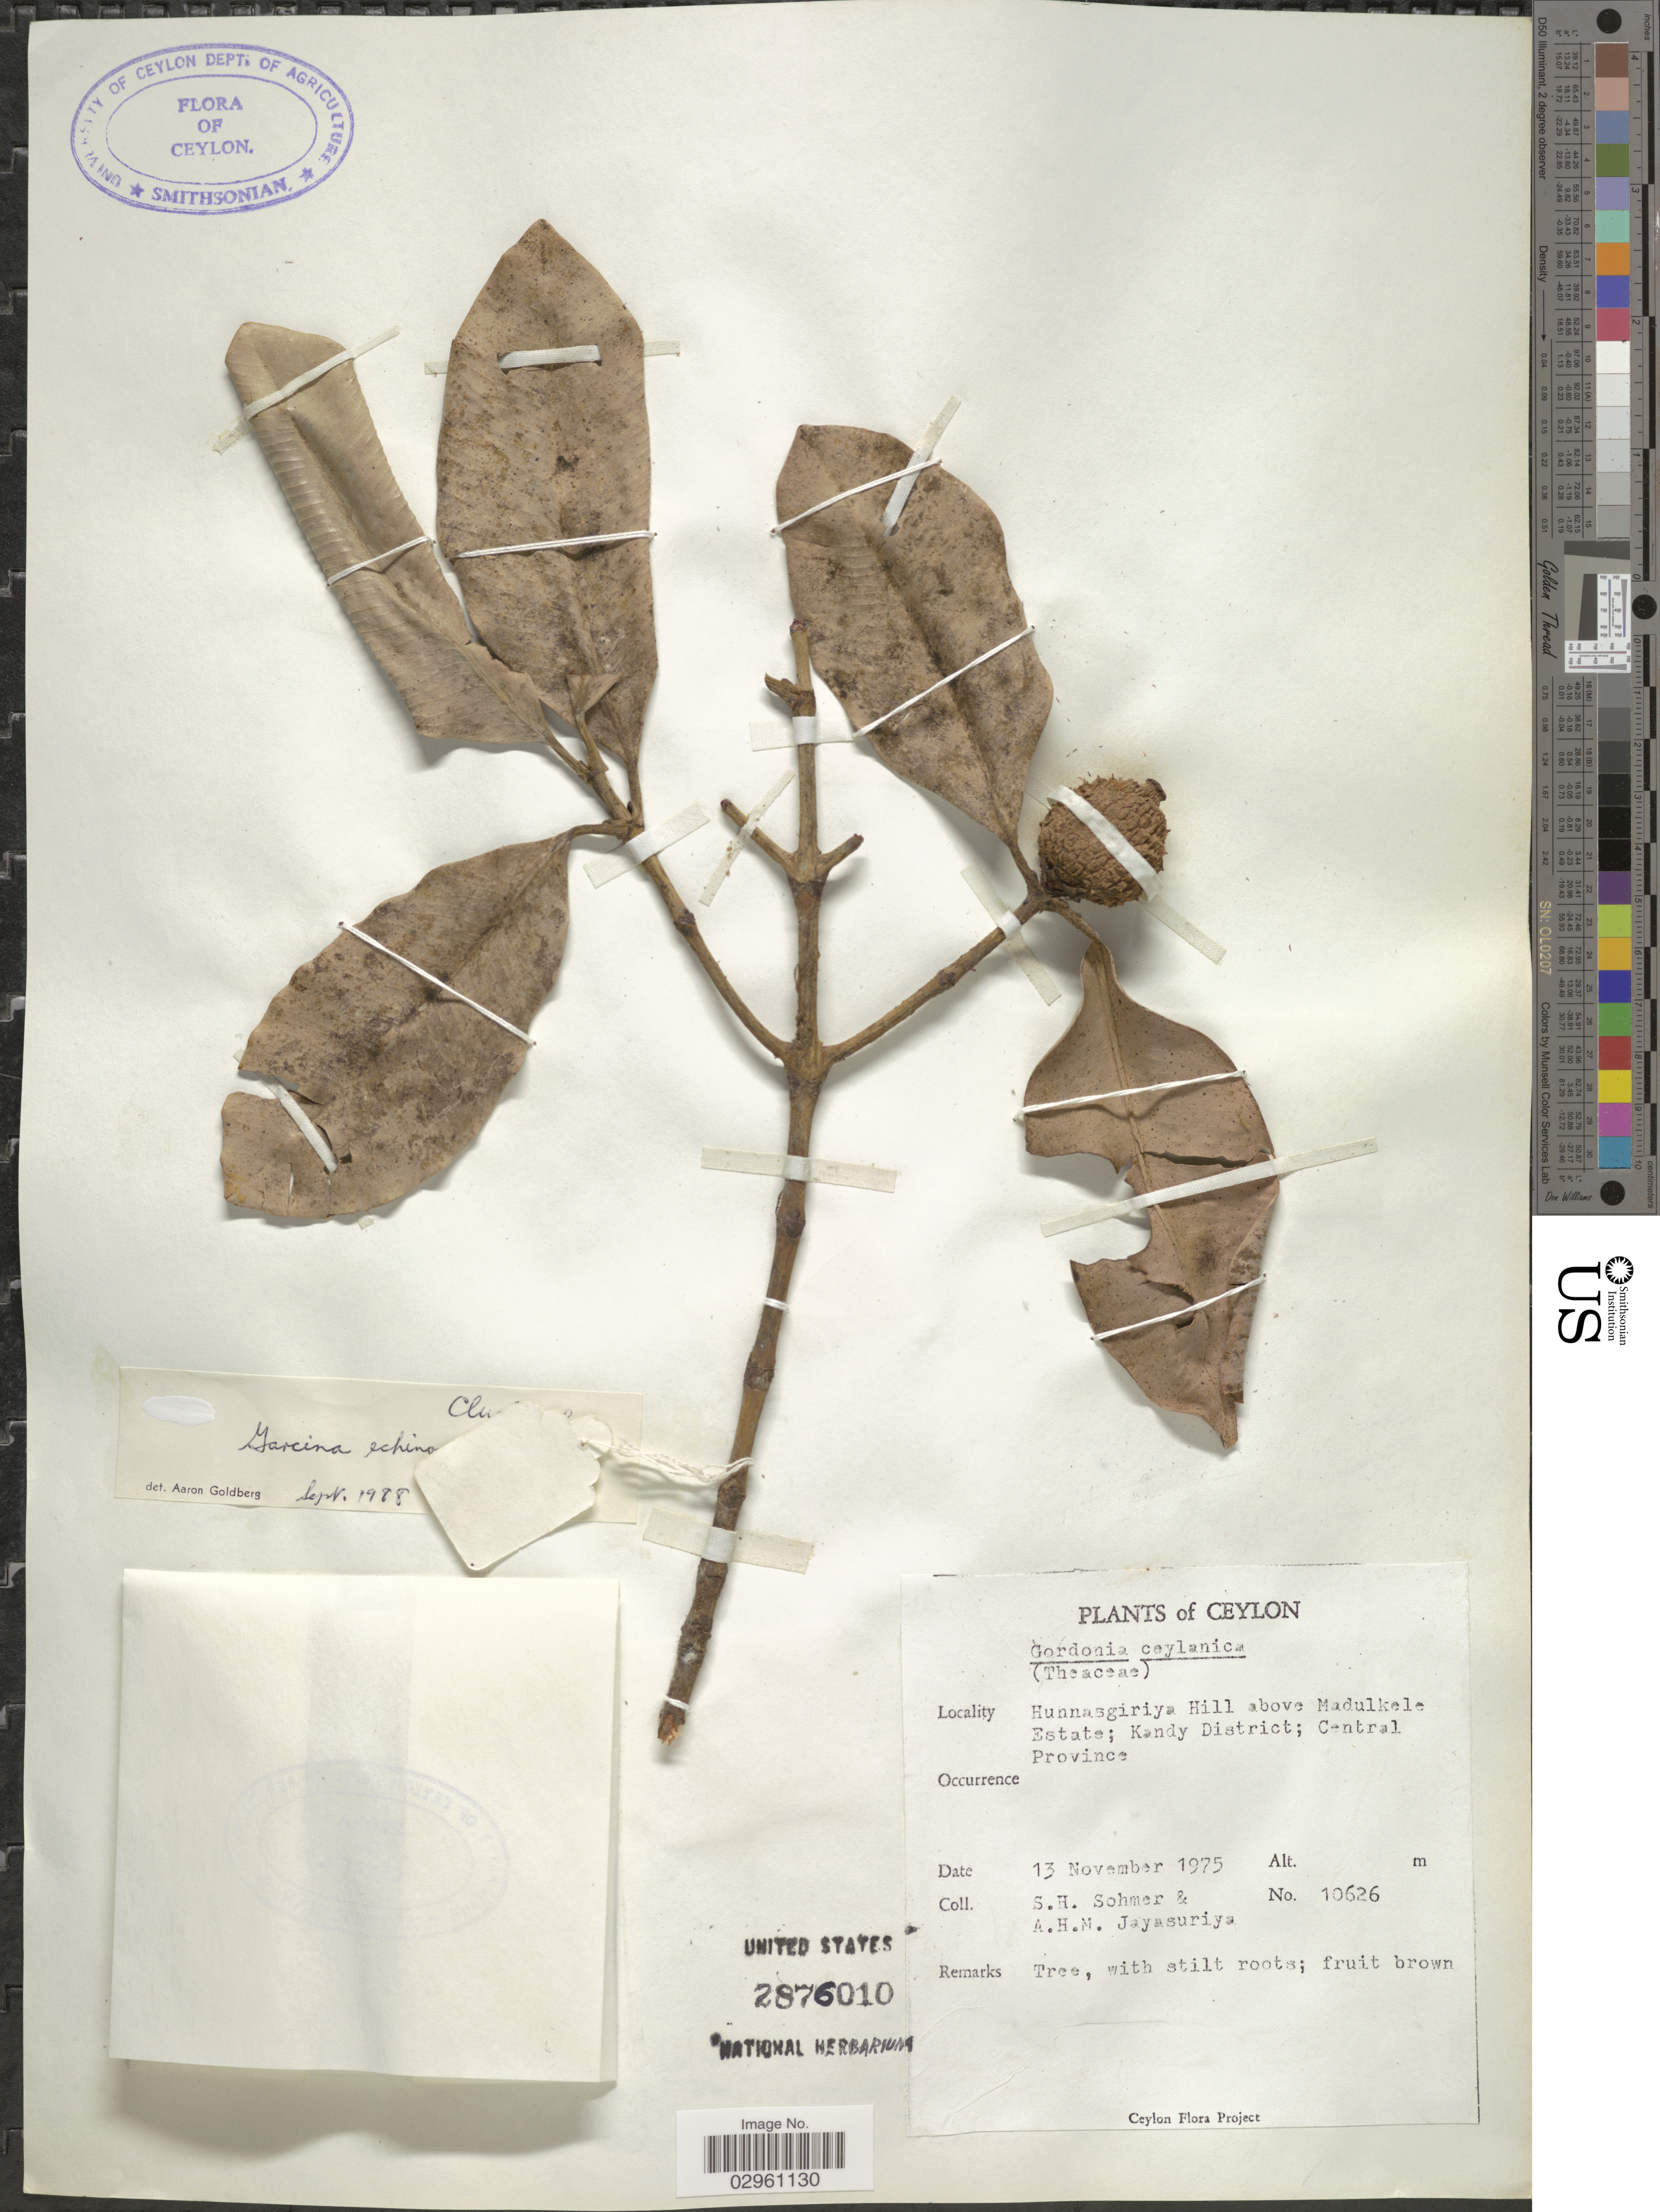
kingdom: Plantae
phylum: Tracheophyta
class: Magnoliopsida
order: Malpighiales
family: Clusiaceae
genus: Garcinia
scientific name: Garcinia echinocarpa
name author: Thwaites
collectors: S. H. Sohmer & A. H. Jayasuriya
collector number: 10626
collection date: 1975-11-13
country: Sri Lanka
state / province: Central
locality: Ceylon. Hunnasgiriya Hill above Madulkele Estate; Kandy District; Central Province.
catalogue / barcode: US 2876010